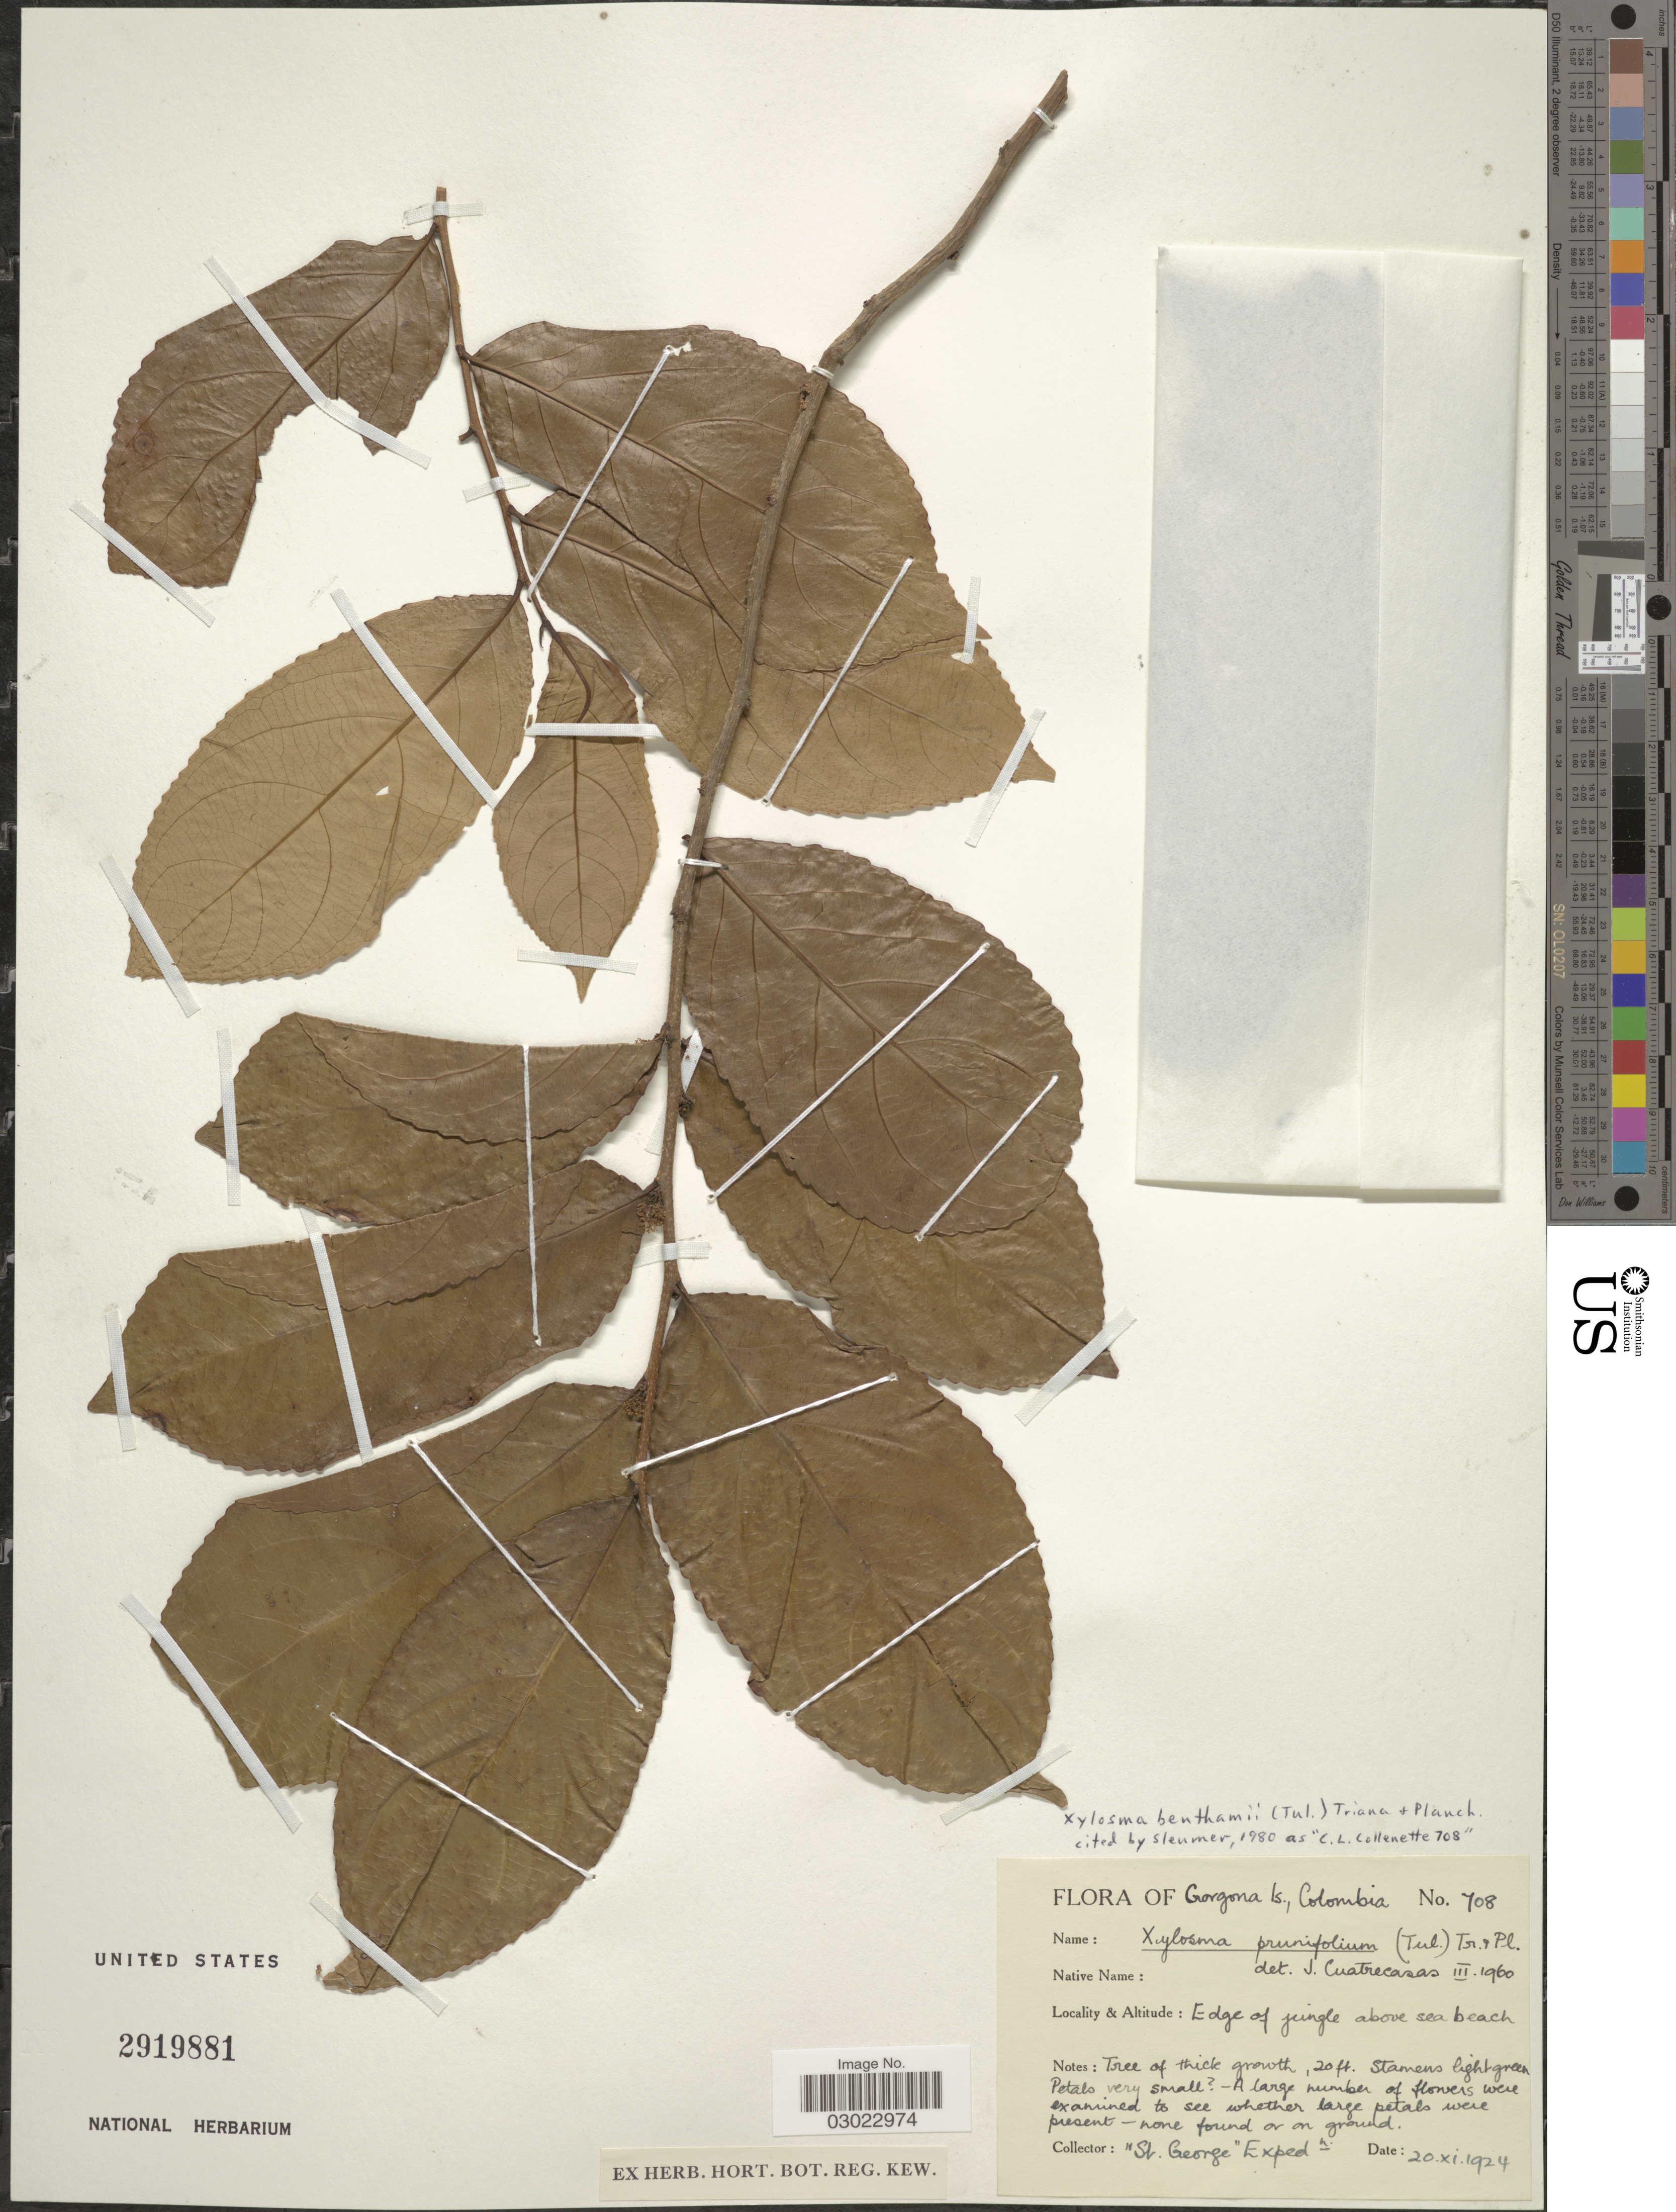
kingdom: Plantae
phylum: Tracheophyta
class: Magnoliopsida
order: Malpighiales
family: Salicaceae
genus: Xylosma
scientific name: Xylosma benthamii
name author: (Tul.) Triana & Planch.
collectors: St. George Exped.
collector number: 708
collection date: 1924-11-20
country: Colombia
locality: Gorgona Is. Edge of jungle above sea beach.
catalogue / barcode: US 2919881